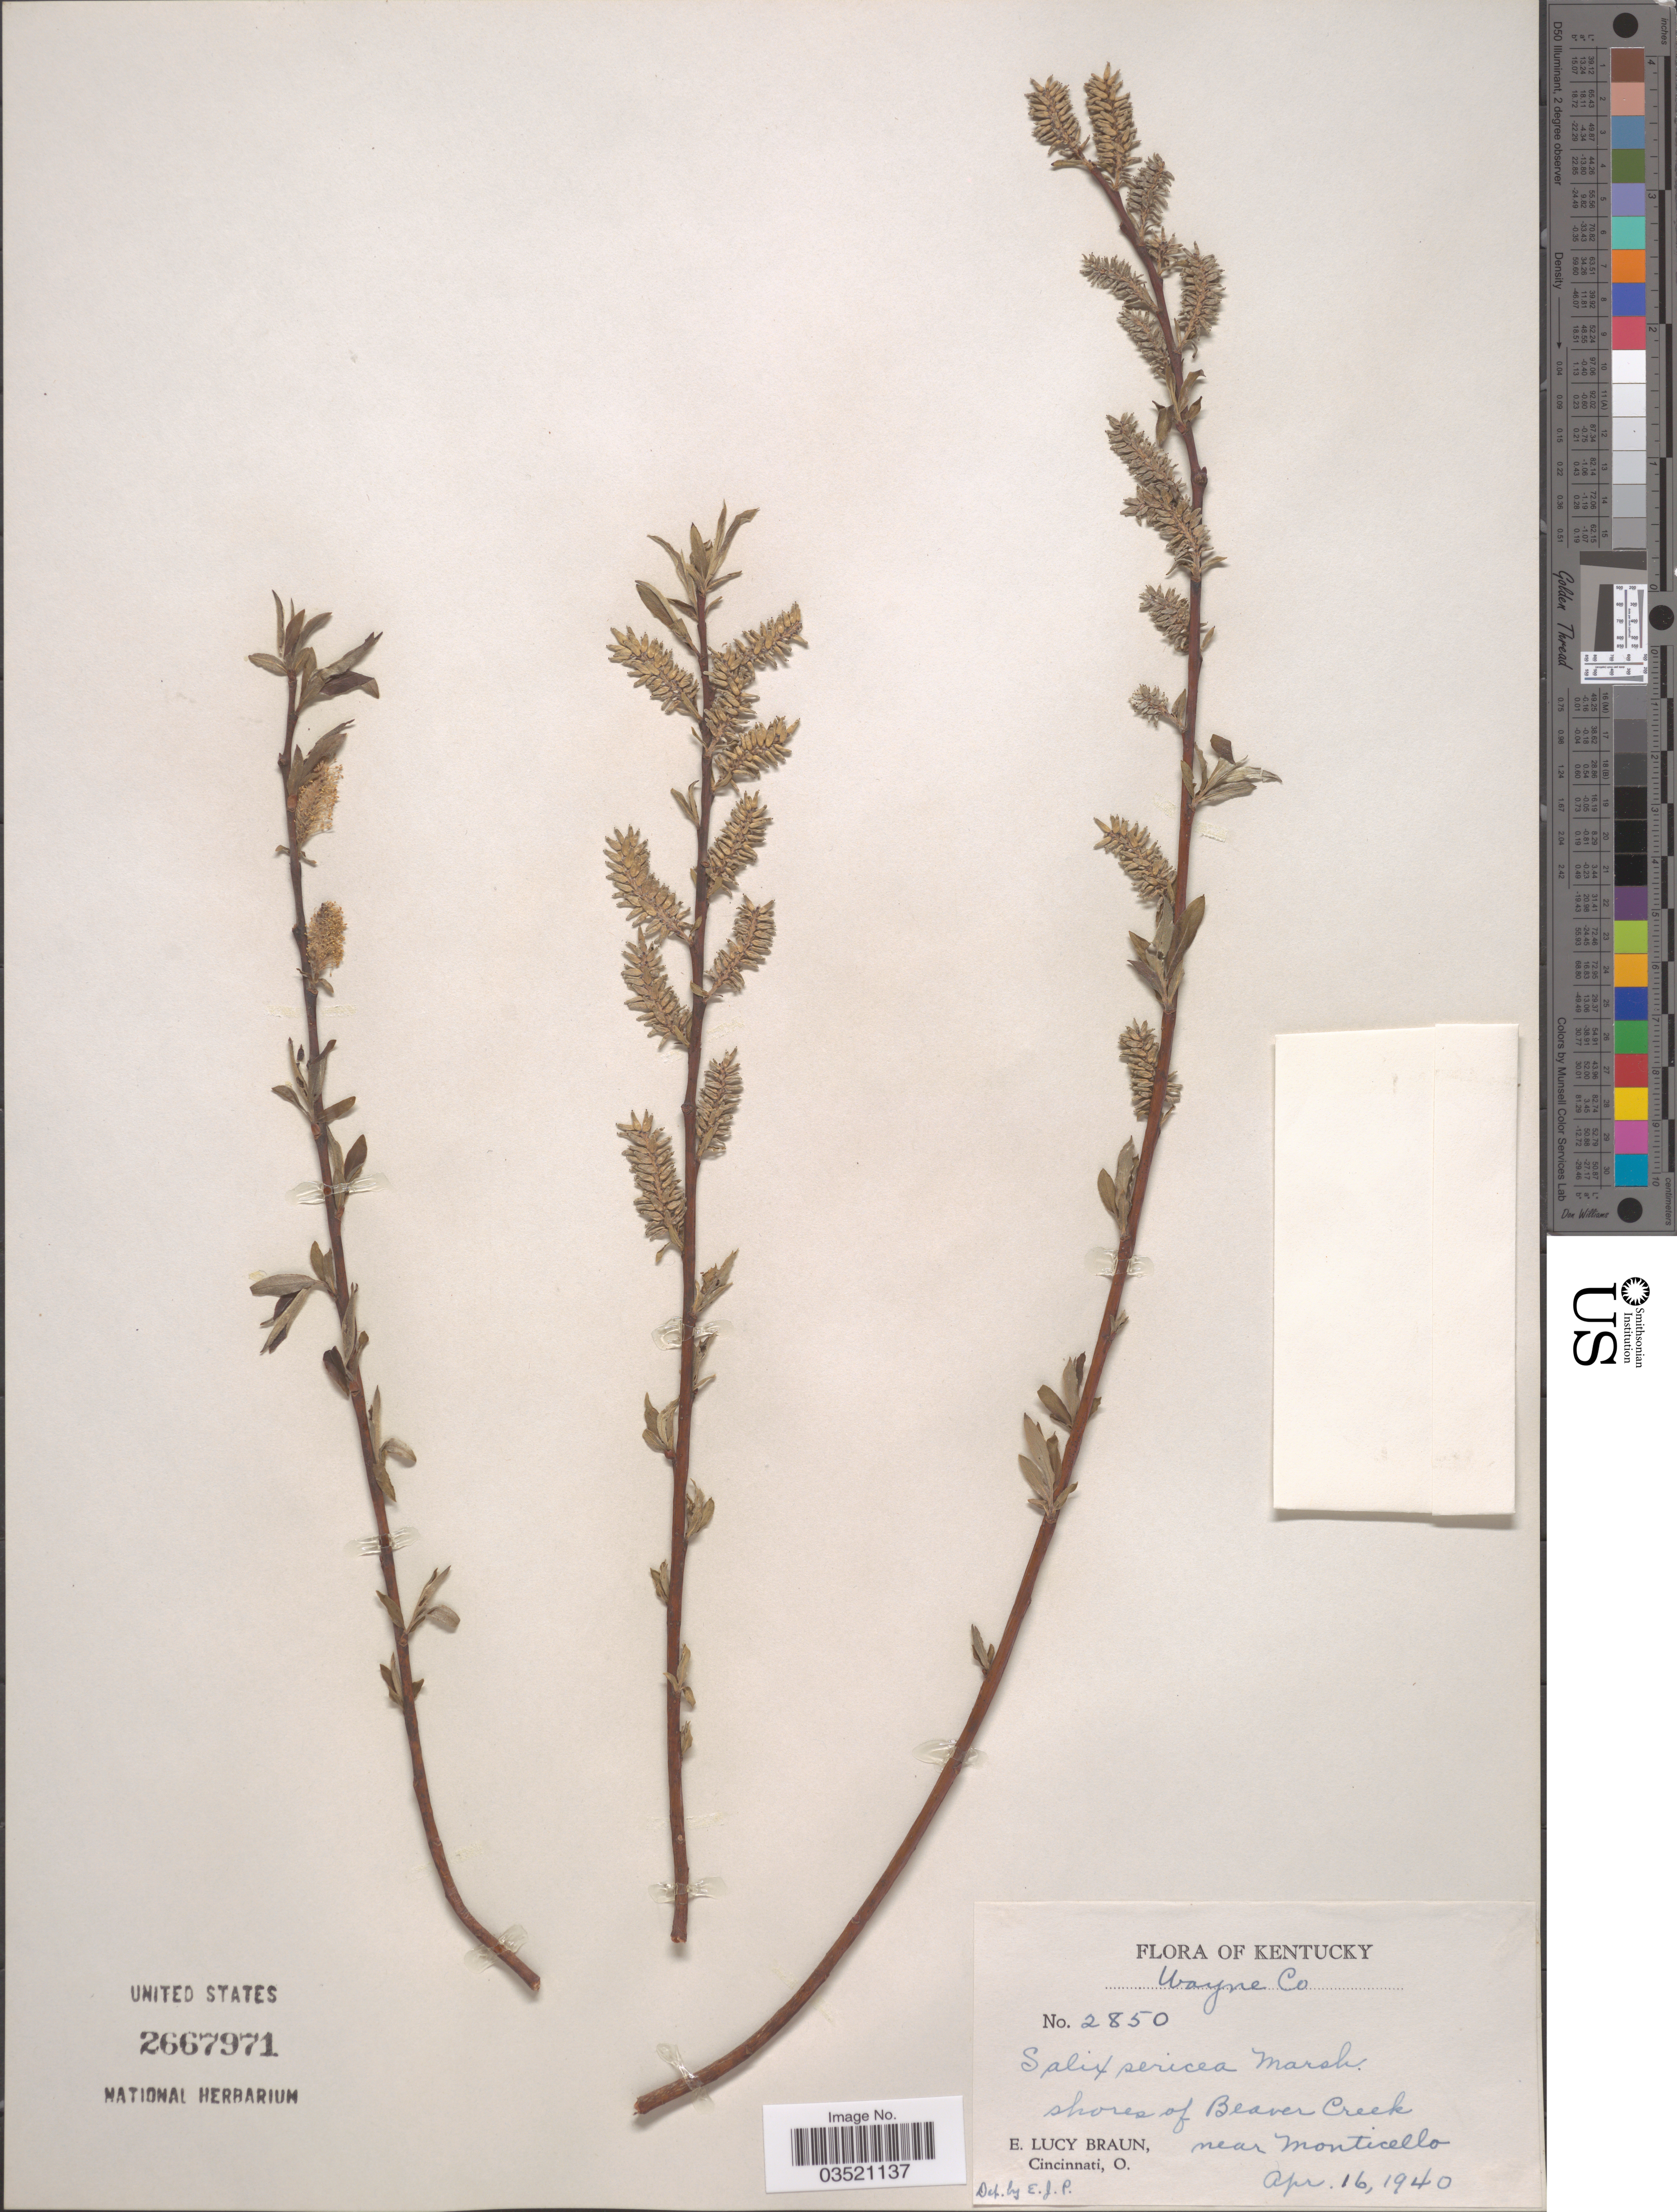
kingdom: Plantae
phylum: Tracheophyta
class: Magnoliopsida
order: Malpighiales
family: Salicaceae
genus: Salix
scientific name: Salix sericea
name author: Marshall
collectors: E. L. Braun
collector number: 2850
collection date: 1940-04-16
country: United States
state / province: Kentucky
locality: Wayne Co., shores of Beaver Creek near Monticello.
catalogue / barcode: US 2667971